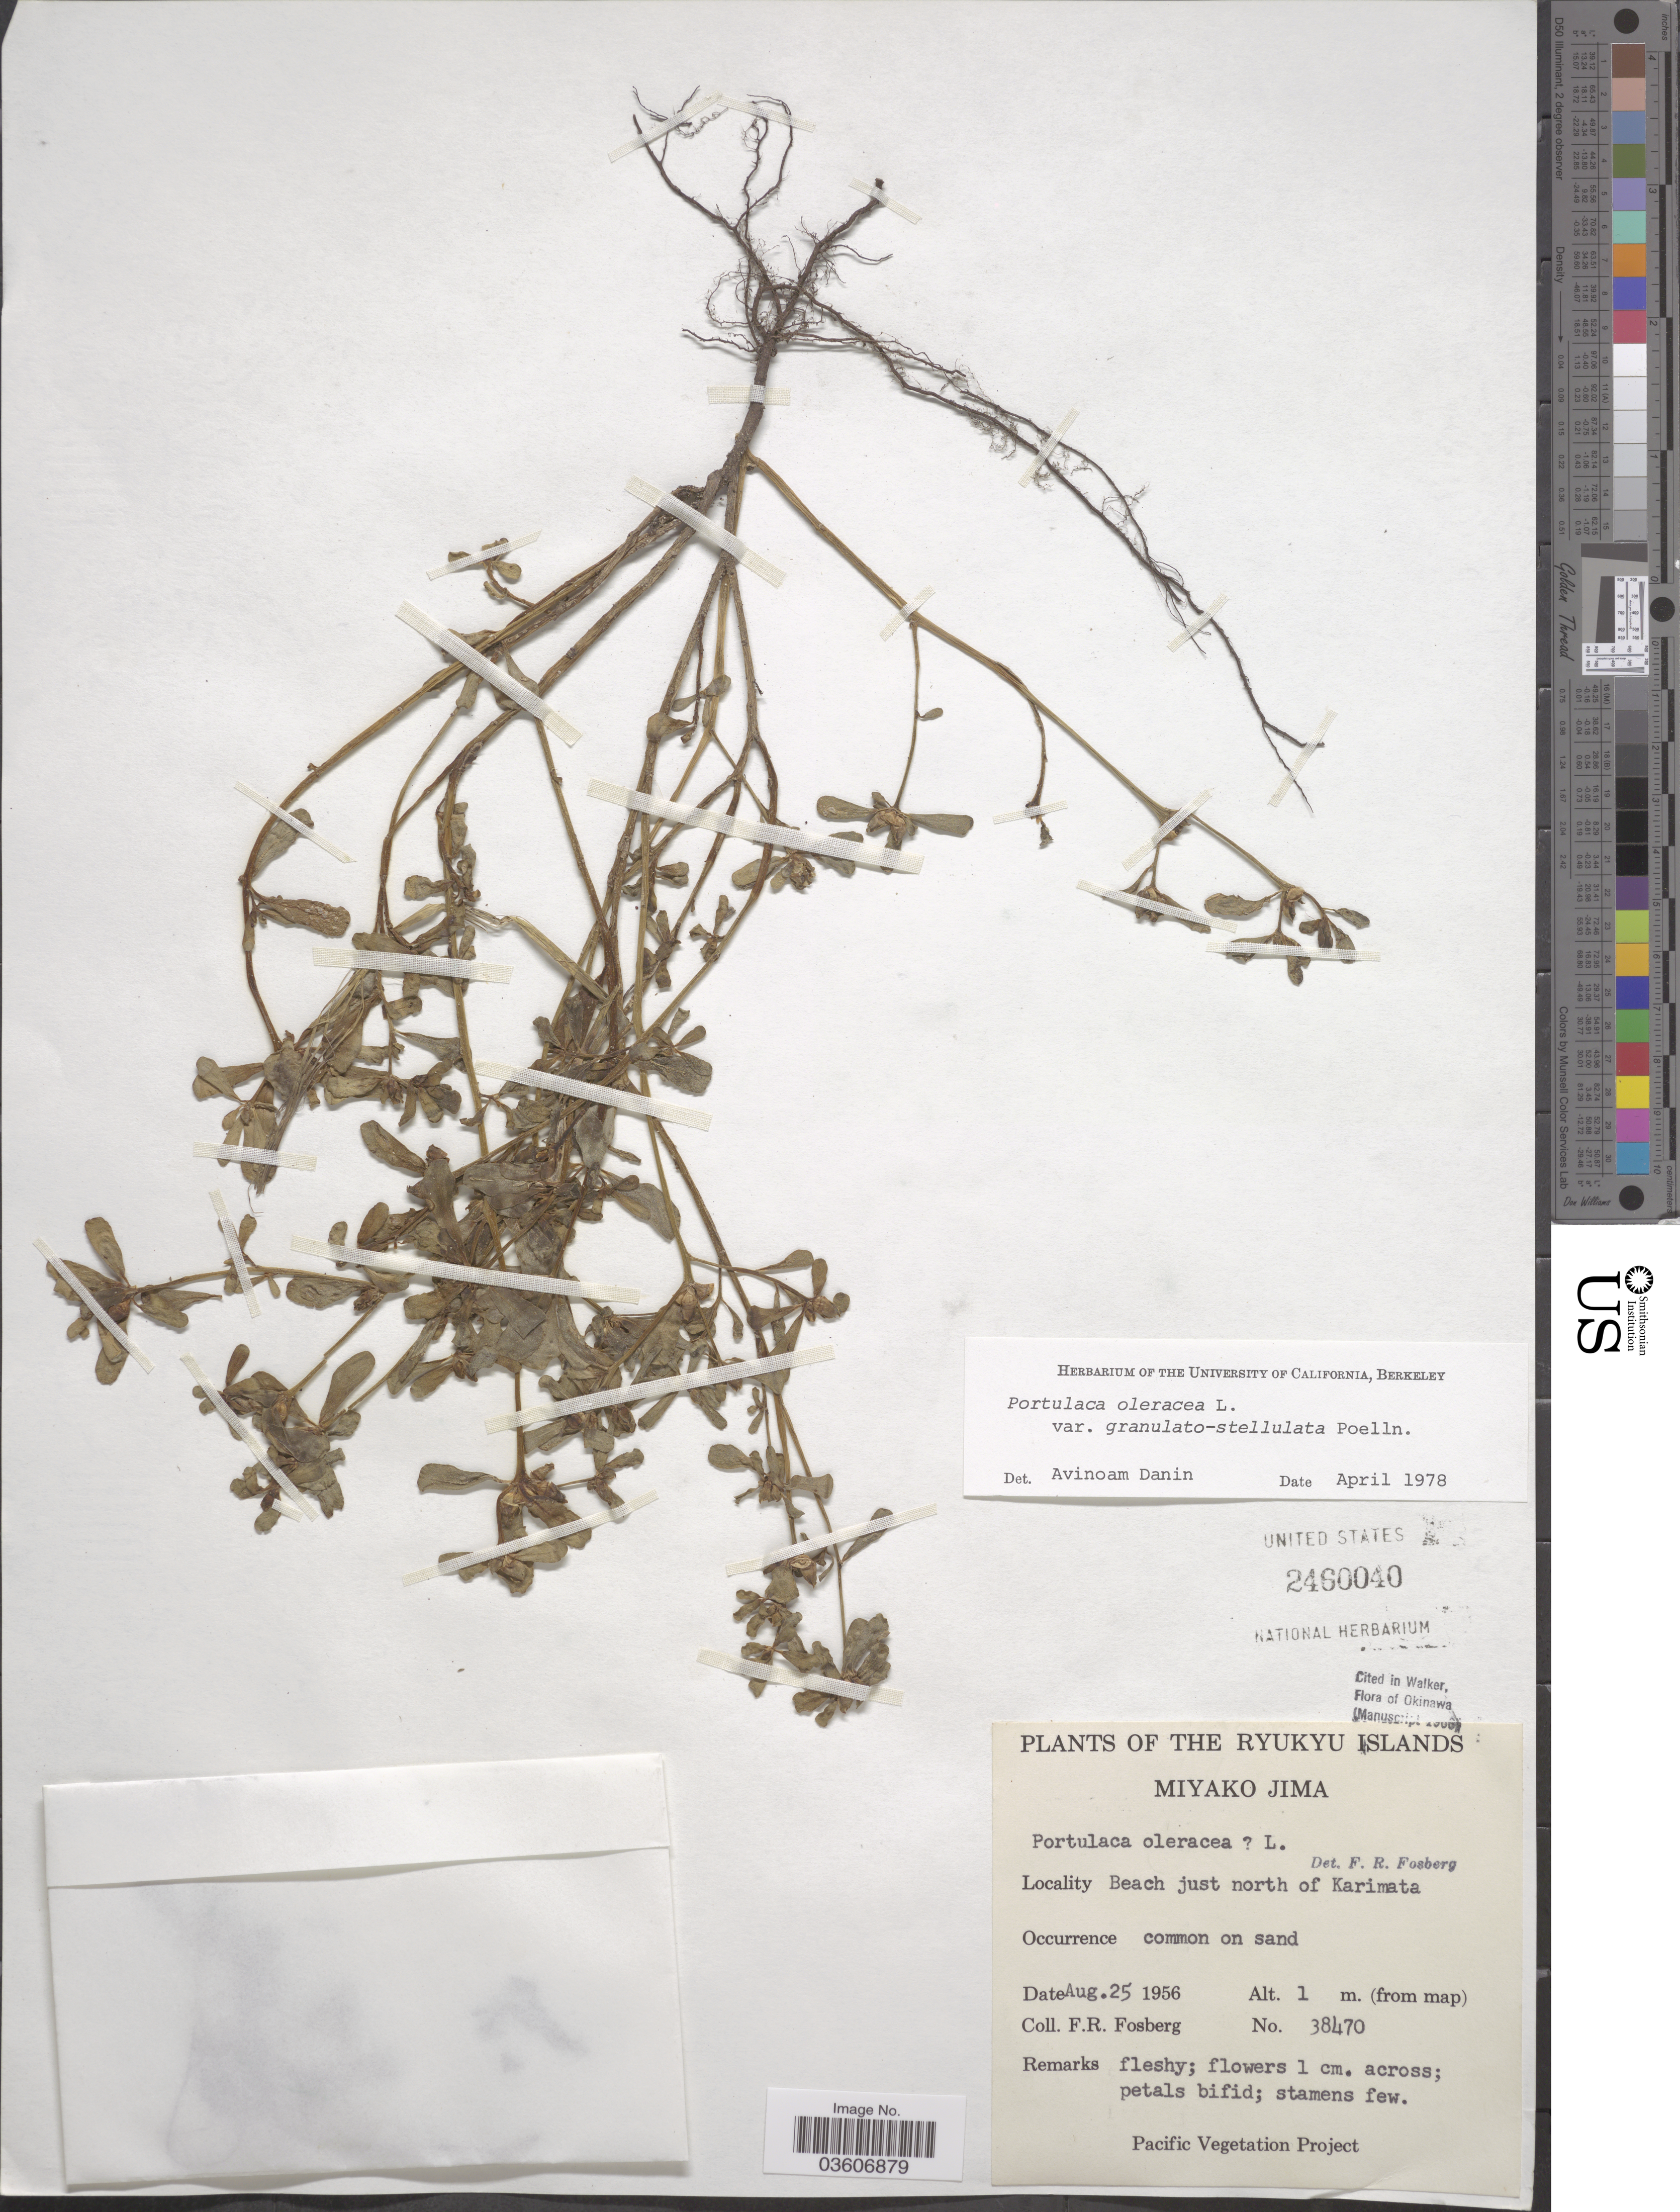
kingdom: Plantae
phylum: Tracheophyta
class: Magnoliopsida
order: Caryophyllales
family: Portulacaceae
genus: Portulaca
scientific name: Portulaca oleracea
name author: L.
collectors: F. R. Fosberg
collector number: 38470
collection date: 1956-08-25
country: Japan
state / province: Okinawa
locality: The Ryukyu Islands, Miyako Jima. Beach just north of Karimata.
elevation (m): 1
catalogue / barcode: US 2460040